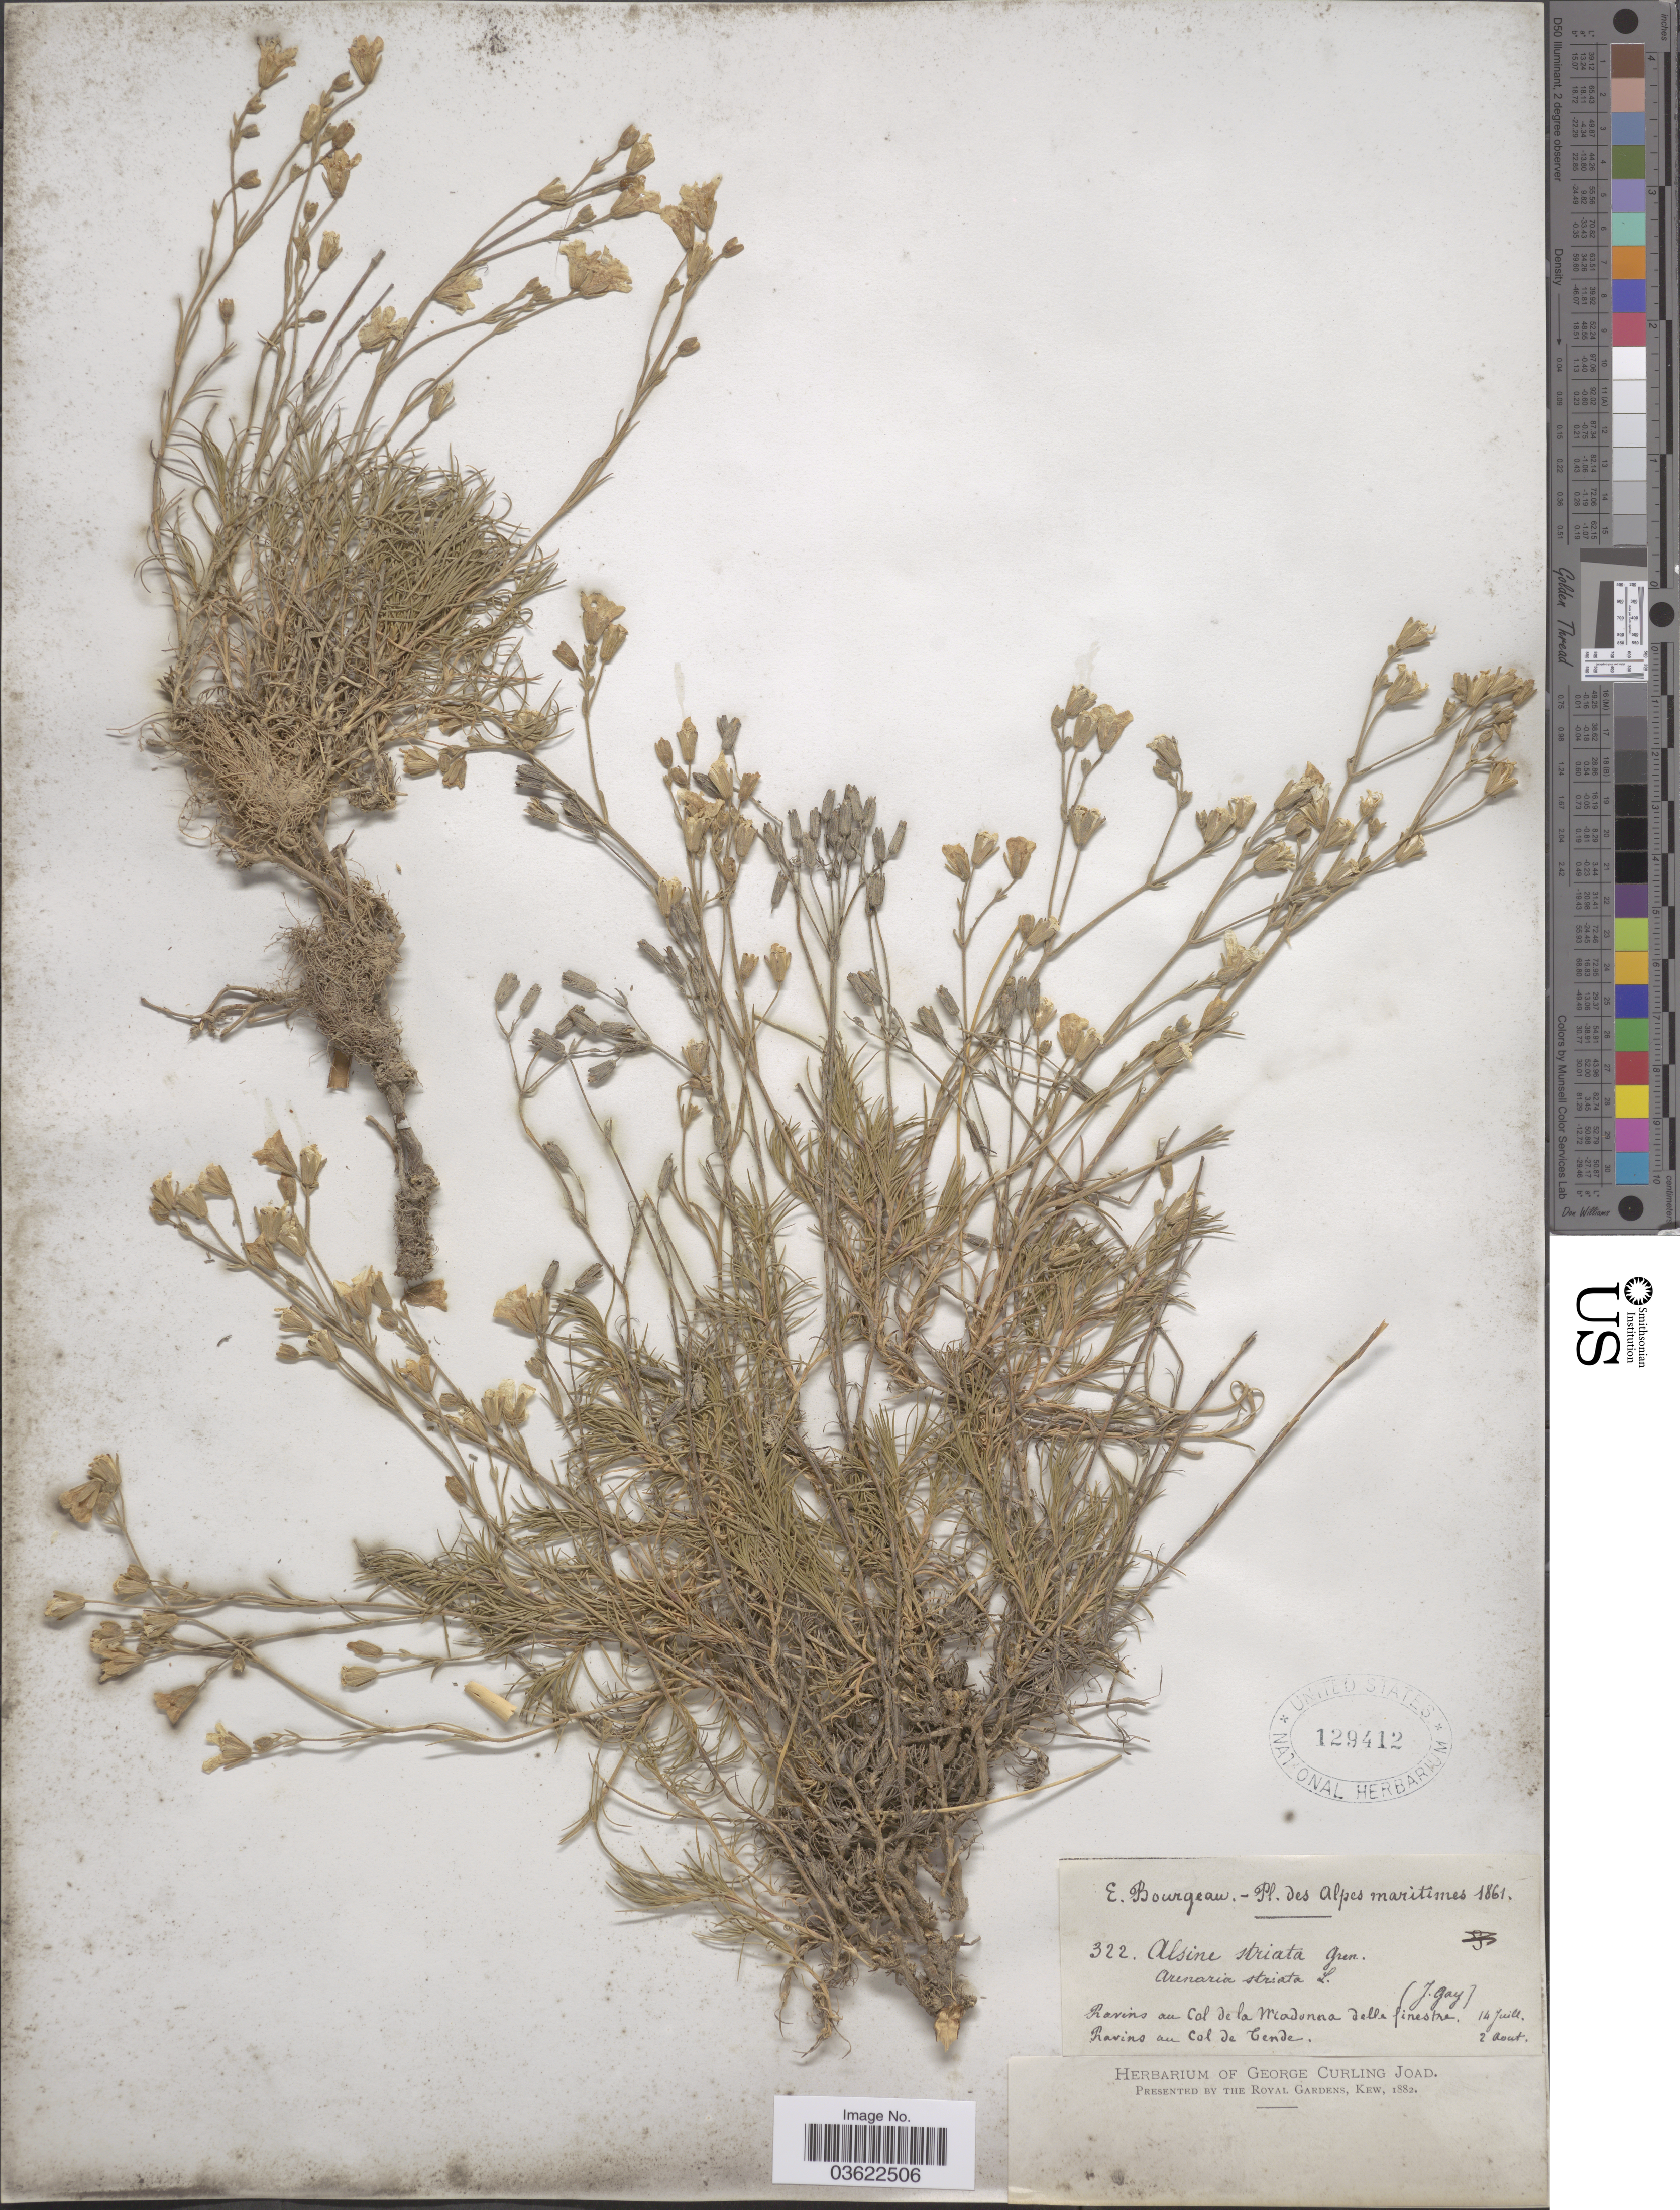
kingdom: Plantae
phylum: Tracheophyta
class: Magnoliopsida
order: Caryophyllales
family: Caryophyllaceae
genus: Cherleria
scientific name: Cherleria laricifolia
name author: (L.) Iamonico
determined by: Strong, Mark T., (BOT), Smithsonian Institution - National Museum of Natural History (UNITED STATES)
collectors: E. Bourgeau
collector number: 322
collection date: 1861-07-14/1861-08-02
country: France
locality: Alpes maritimes. Ravins au Col de la Madonna della finestre. Ravins au Col de Tende.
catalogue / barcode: US 129412